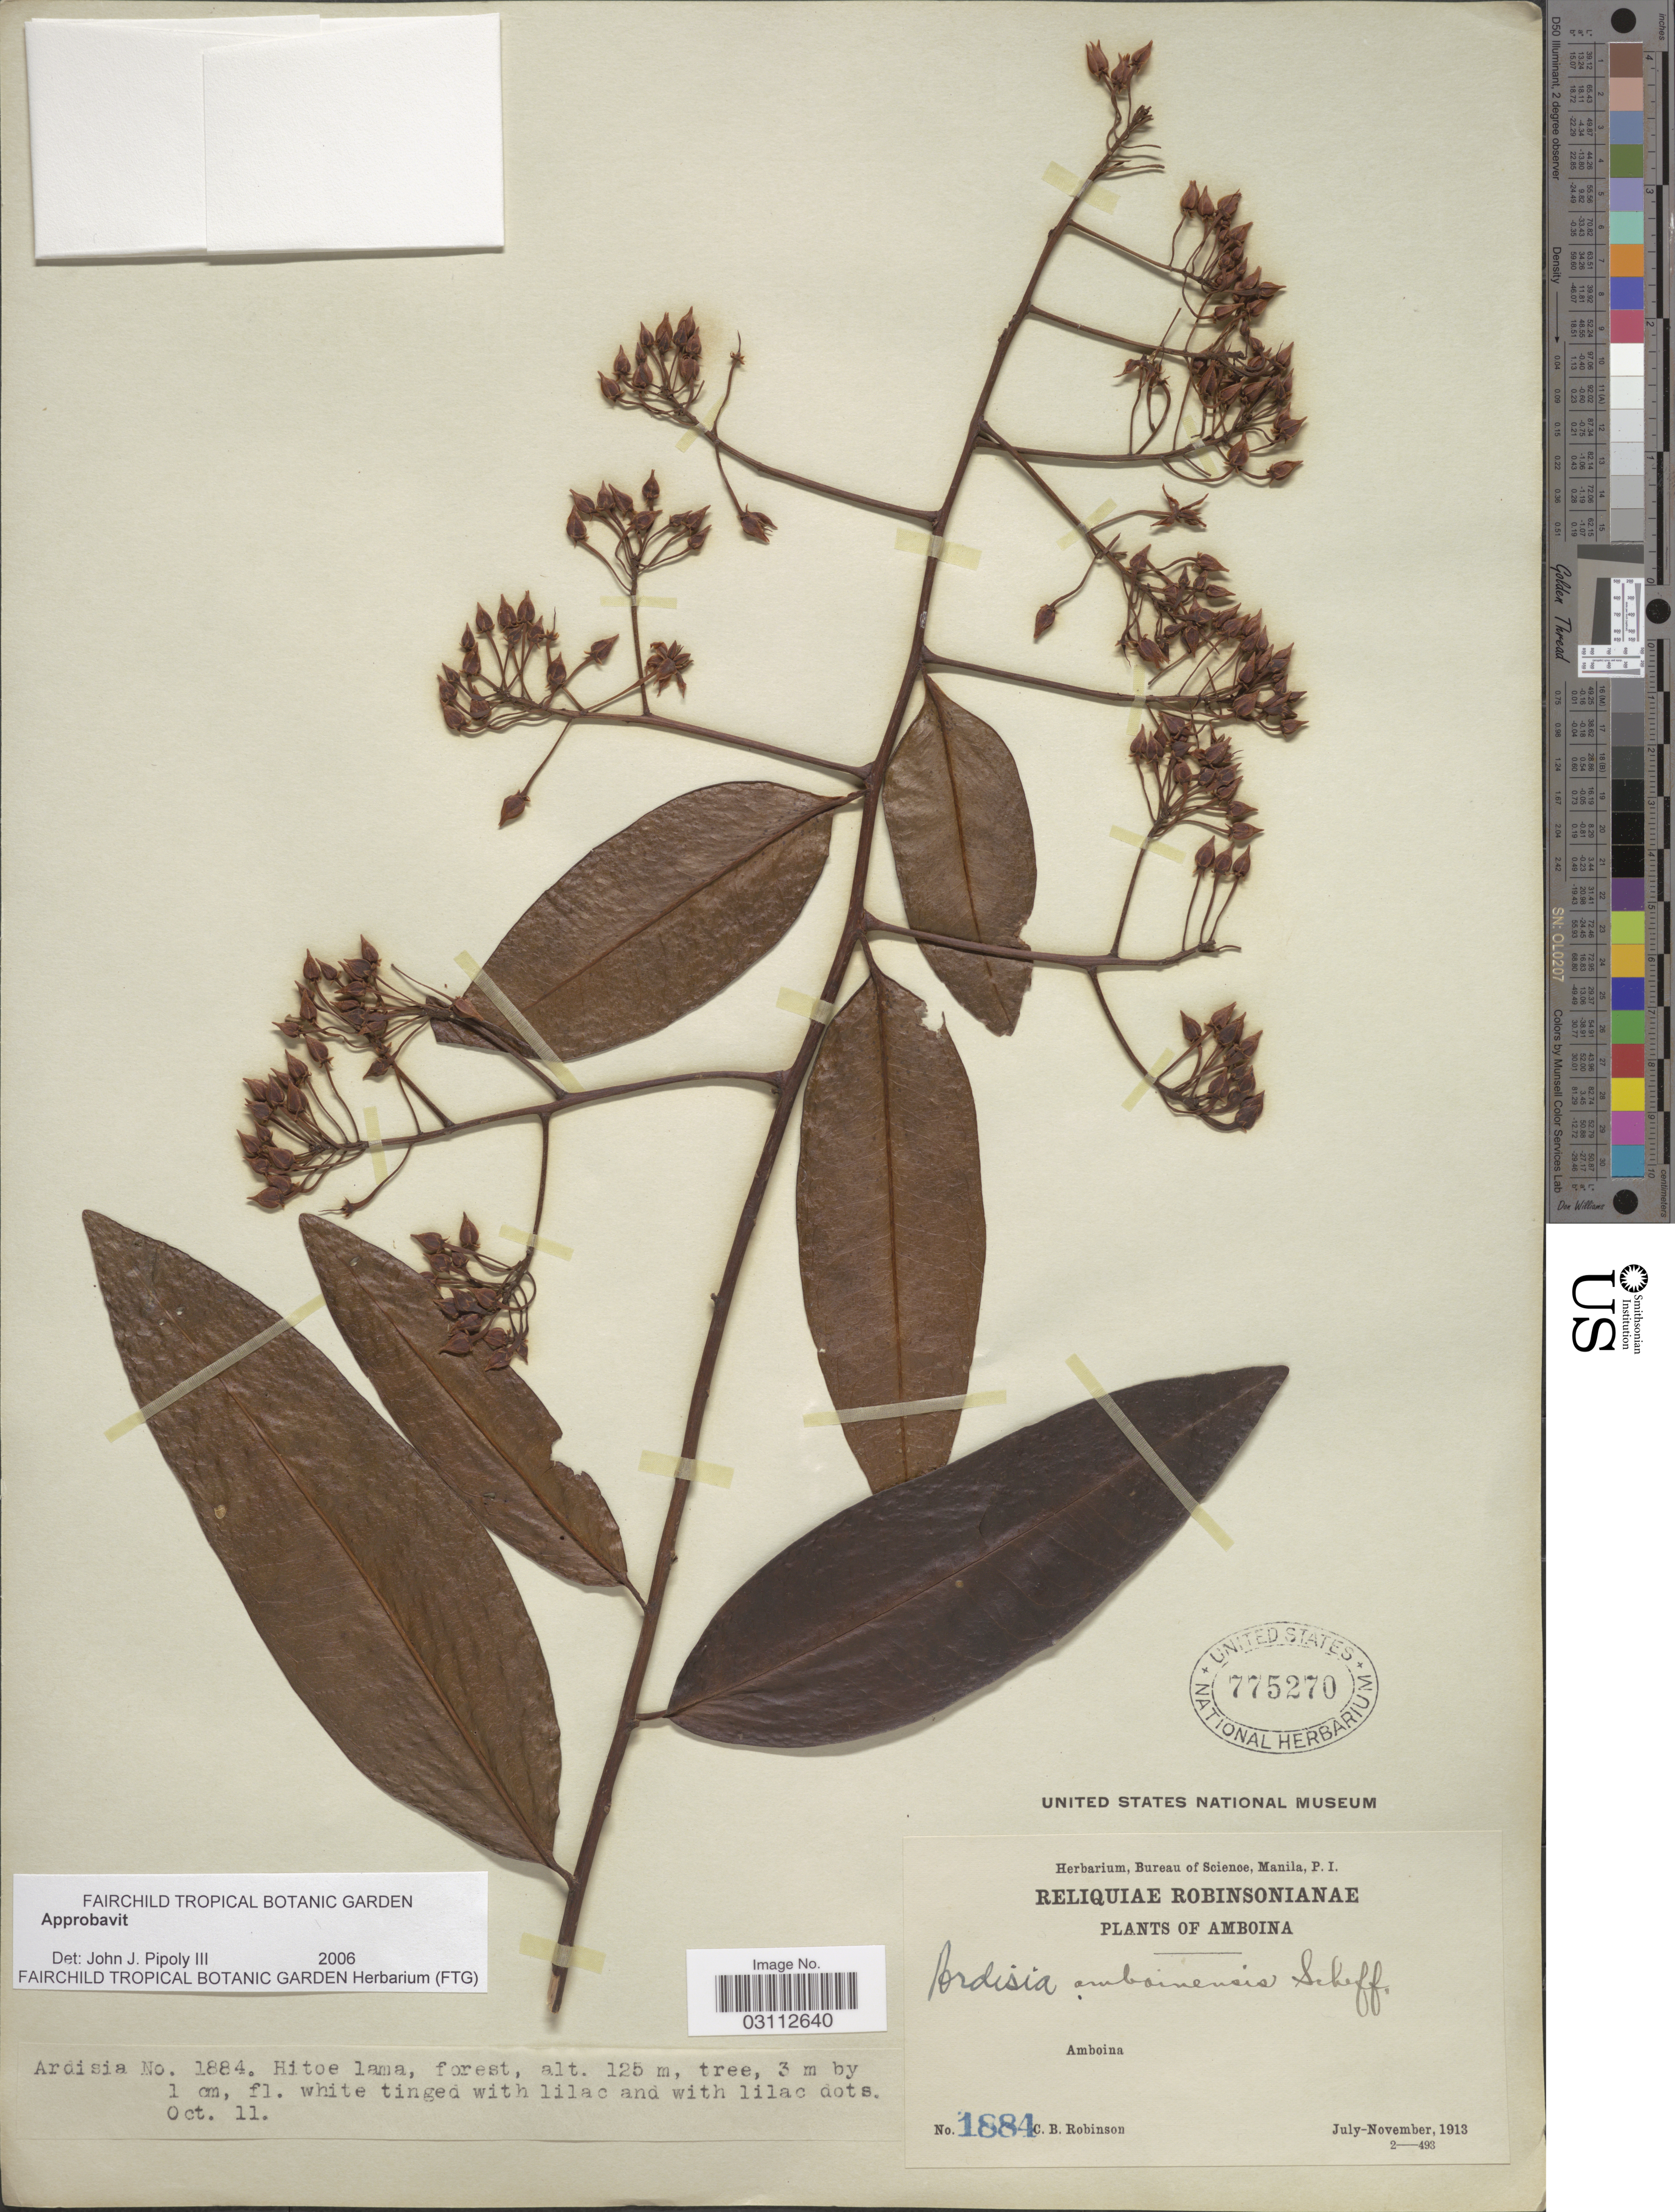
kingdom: Plantae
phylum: Tracheophyta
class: Magnoliopsida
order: Ericales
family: Primulaceae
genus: Ardisia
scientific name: Ardisia amboinensis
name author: Scheff.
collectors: C. Robinson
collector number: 1884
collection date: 1913-10-11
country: Indonesia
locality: Amboina.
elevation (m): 125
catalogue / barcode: US 775270